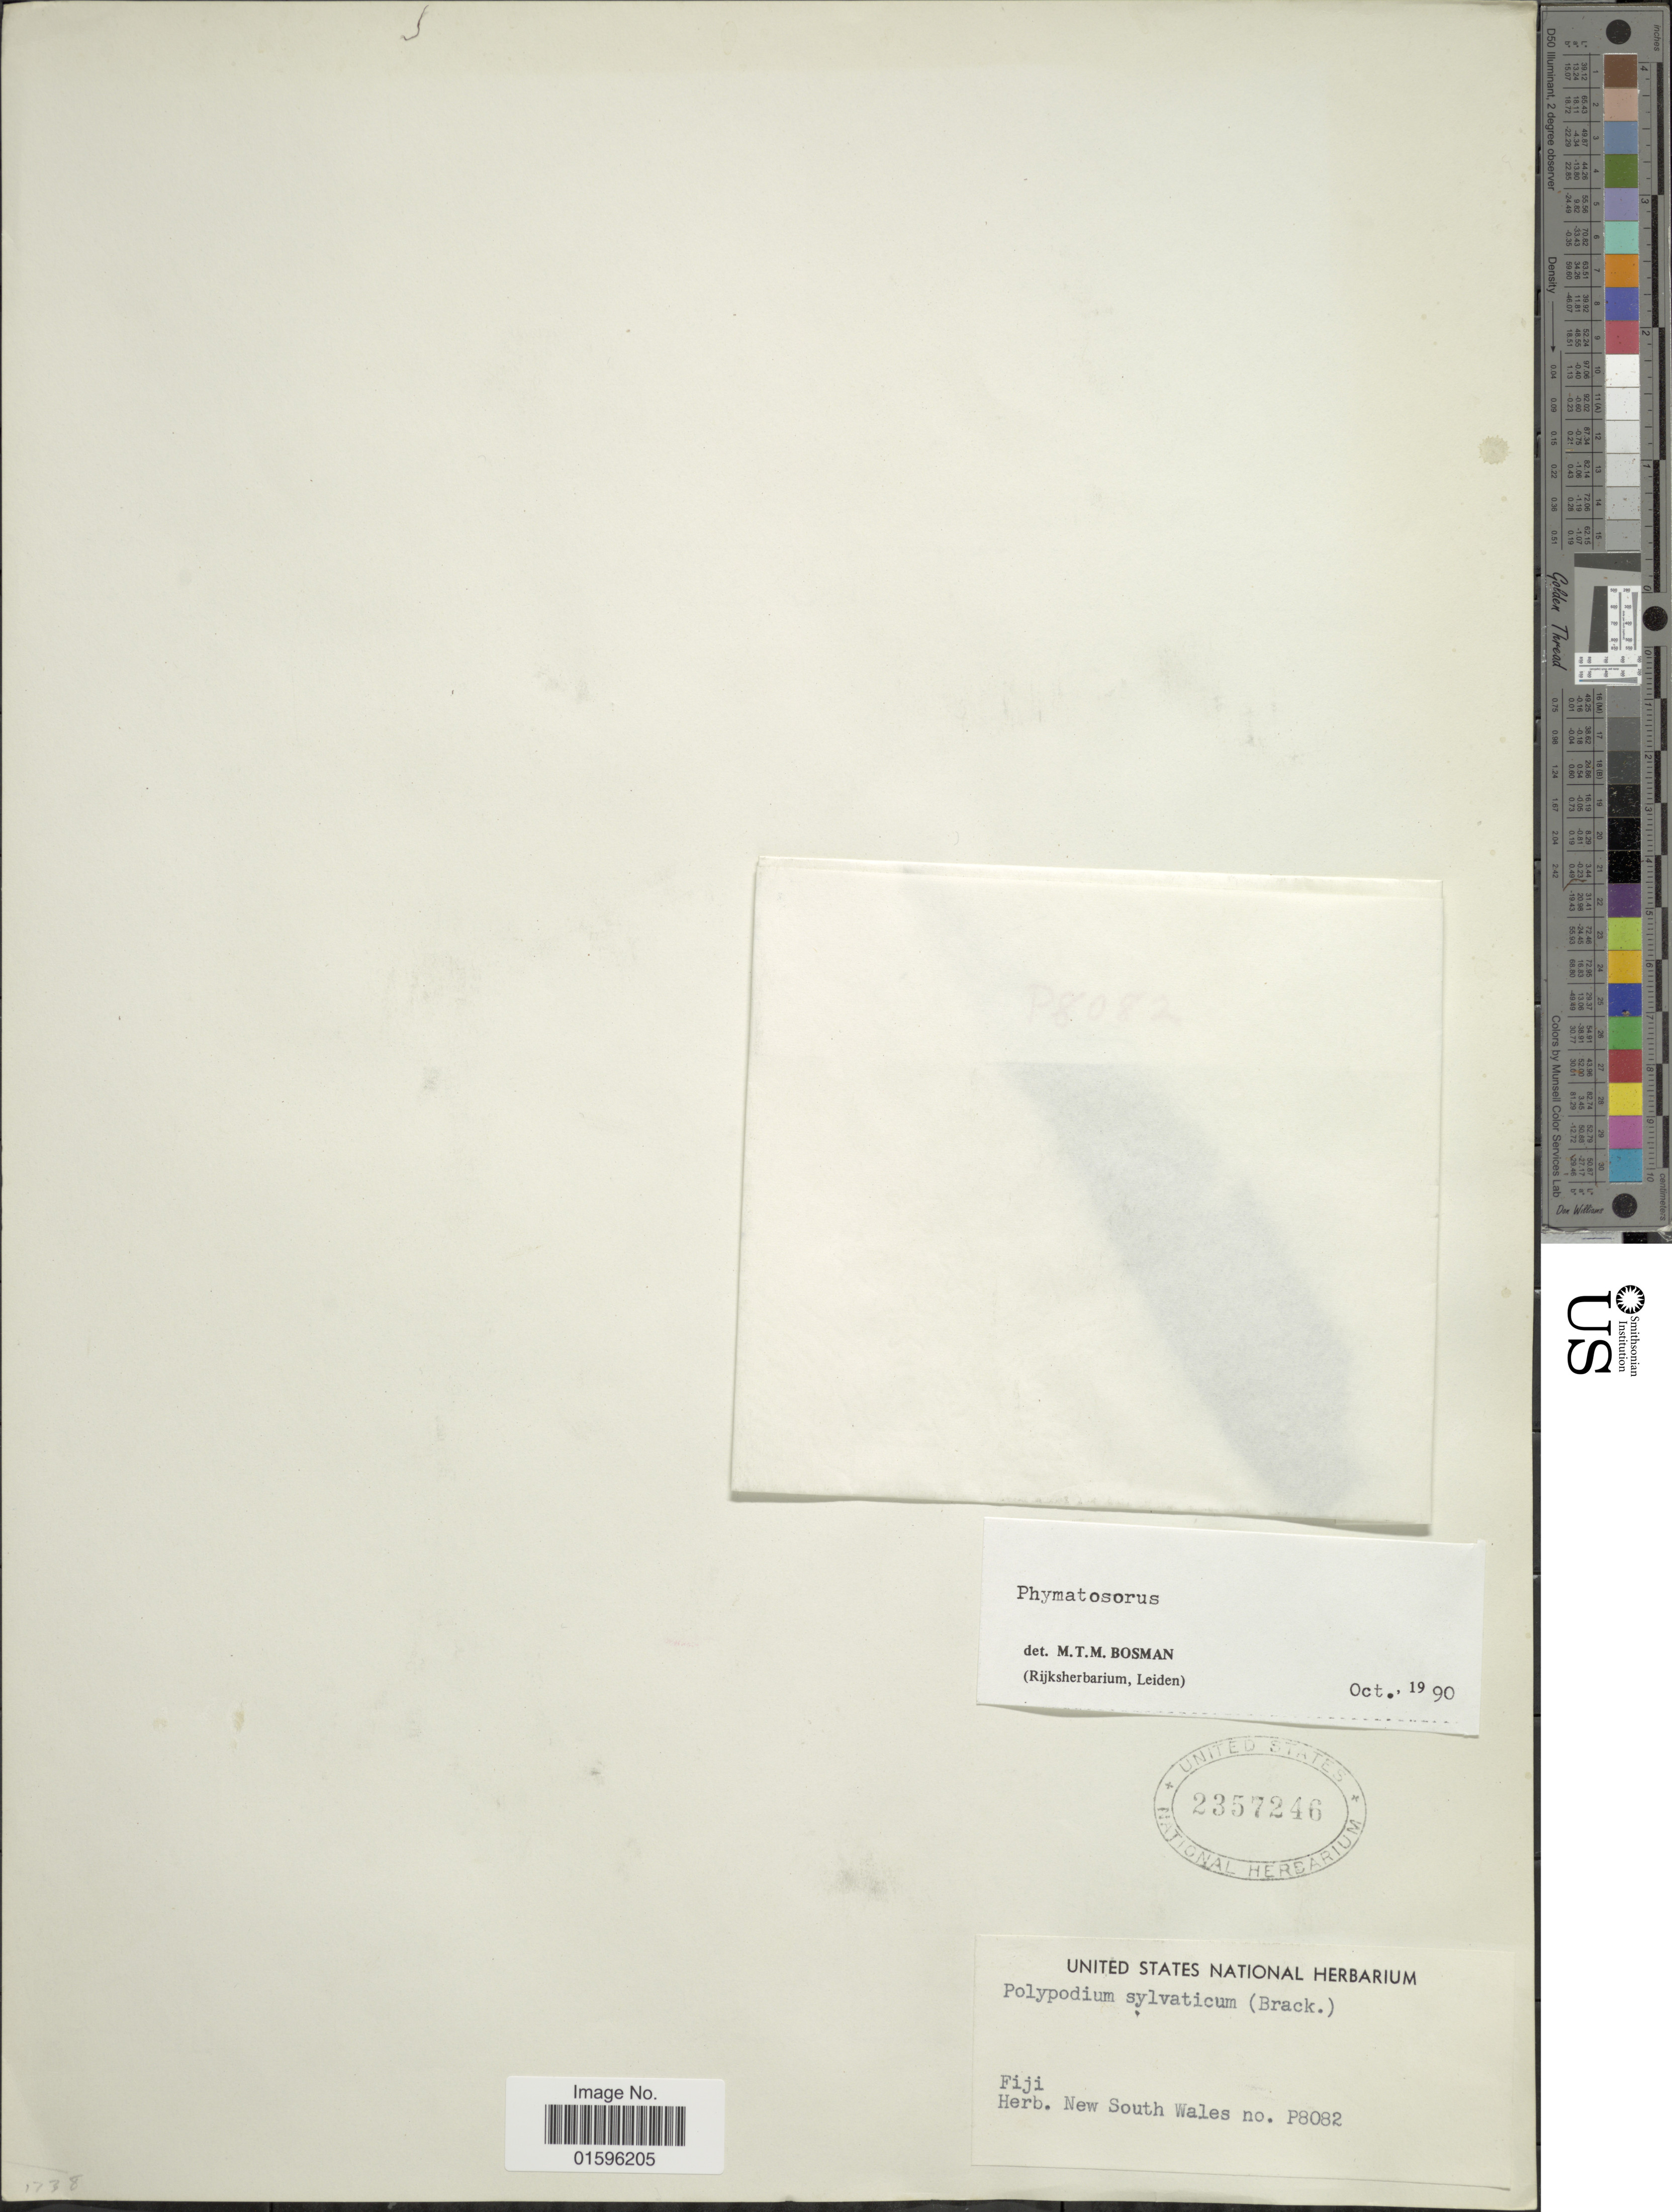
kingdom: Plantae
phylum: Tracheophyta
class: Polypodiopsida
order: Polypodiales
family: Polypodiaceae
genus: Polypodium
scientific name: Polypodium euryphyllum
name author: (J. Sm.) C. Chr.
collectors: ex herb. University of Nanking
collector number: P8082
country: Fiji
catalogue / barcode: US 2357246